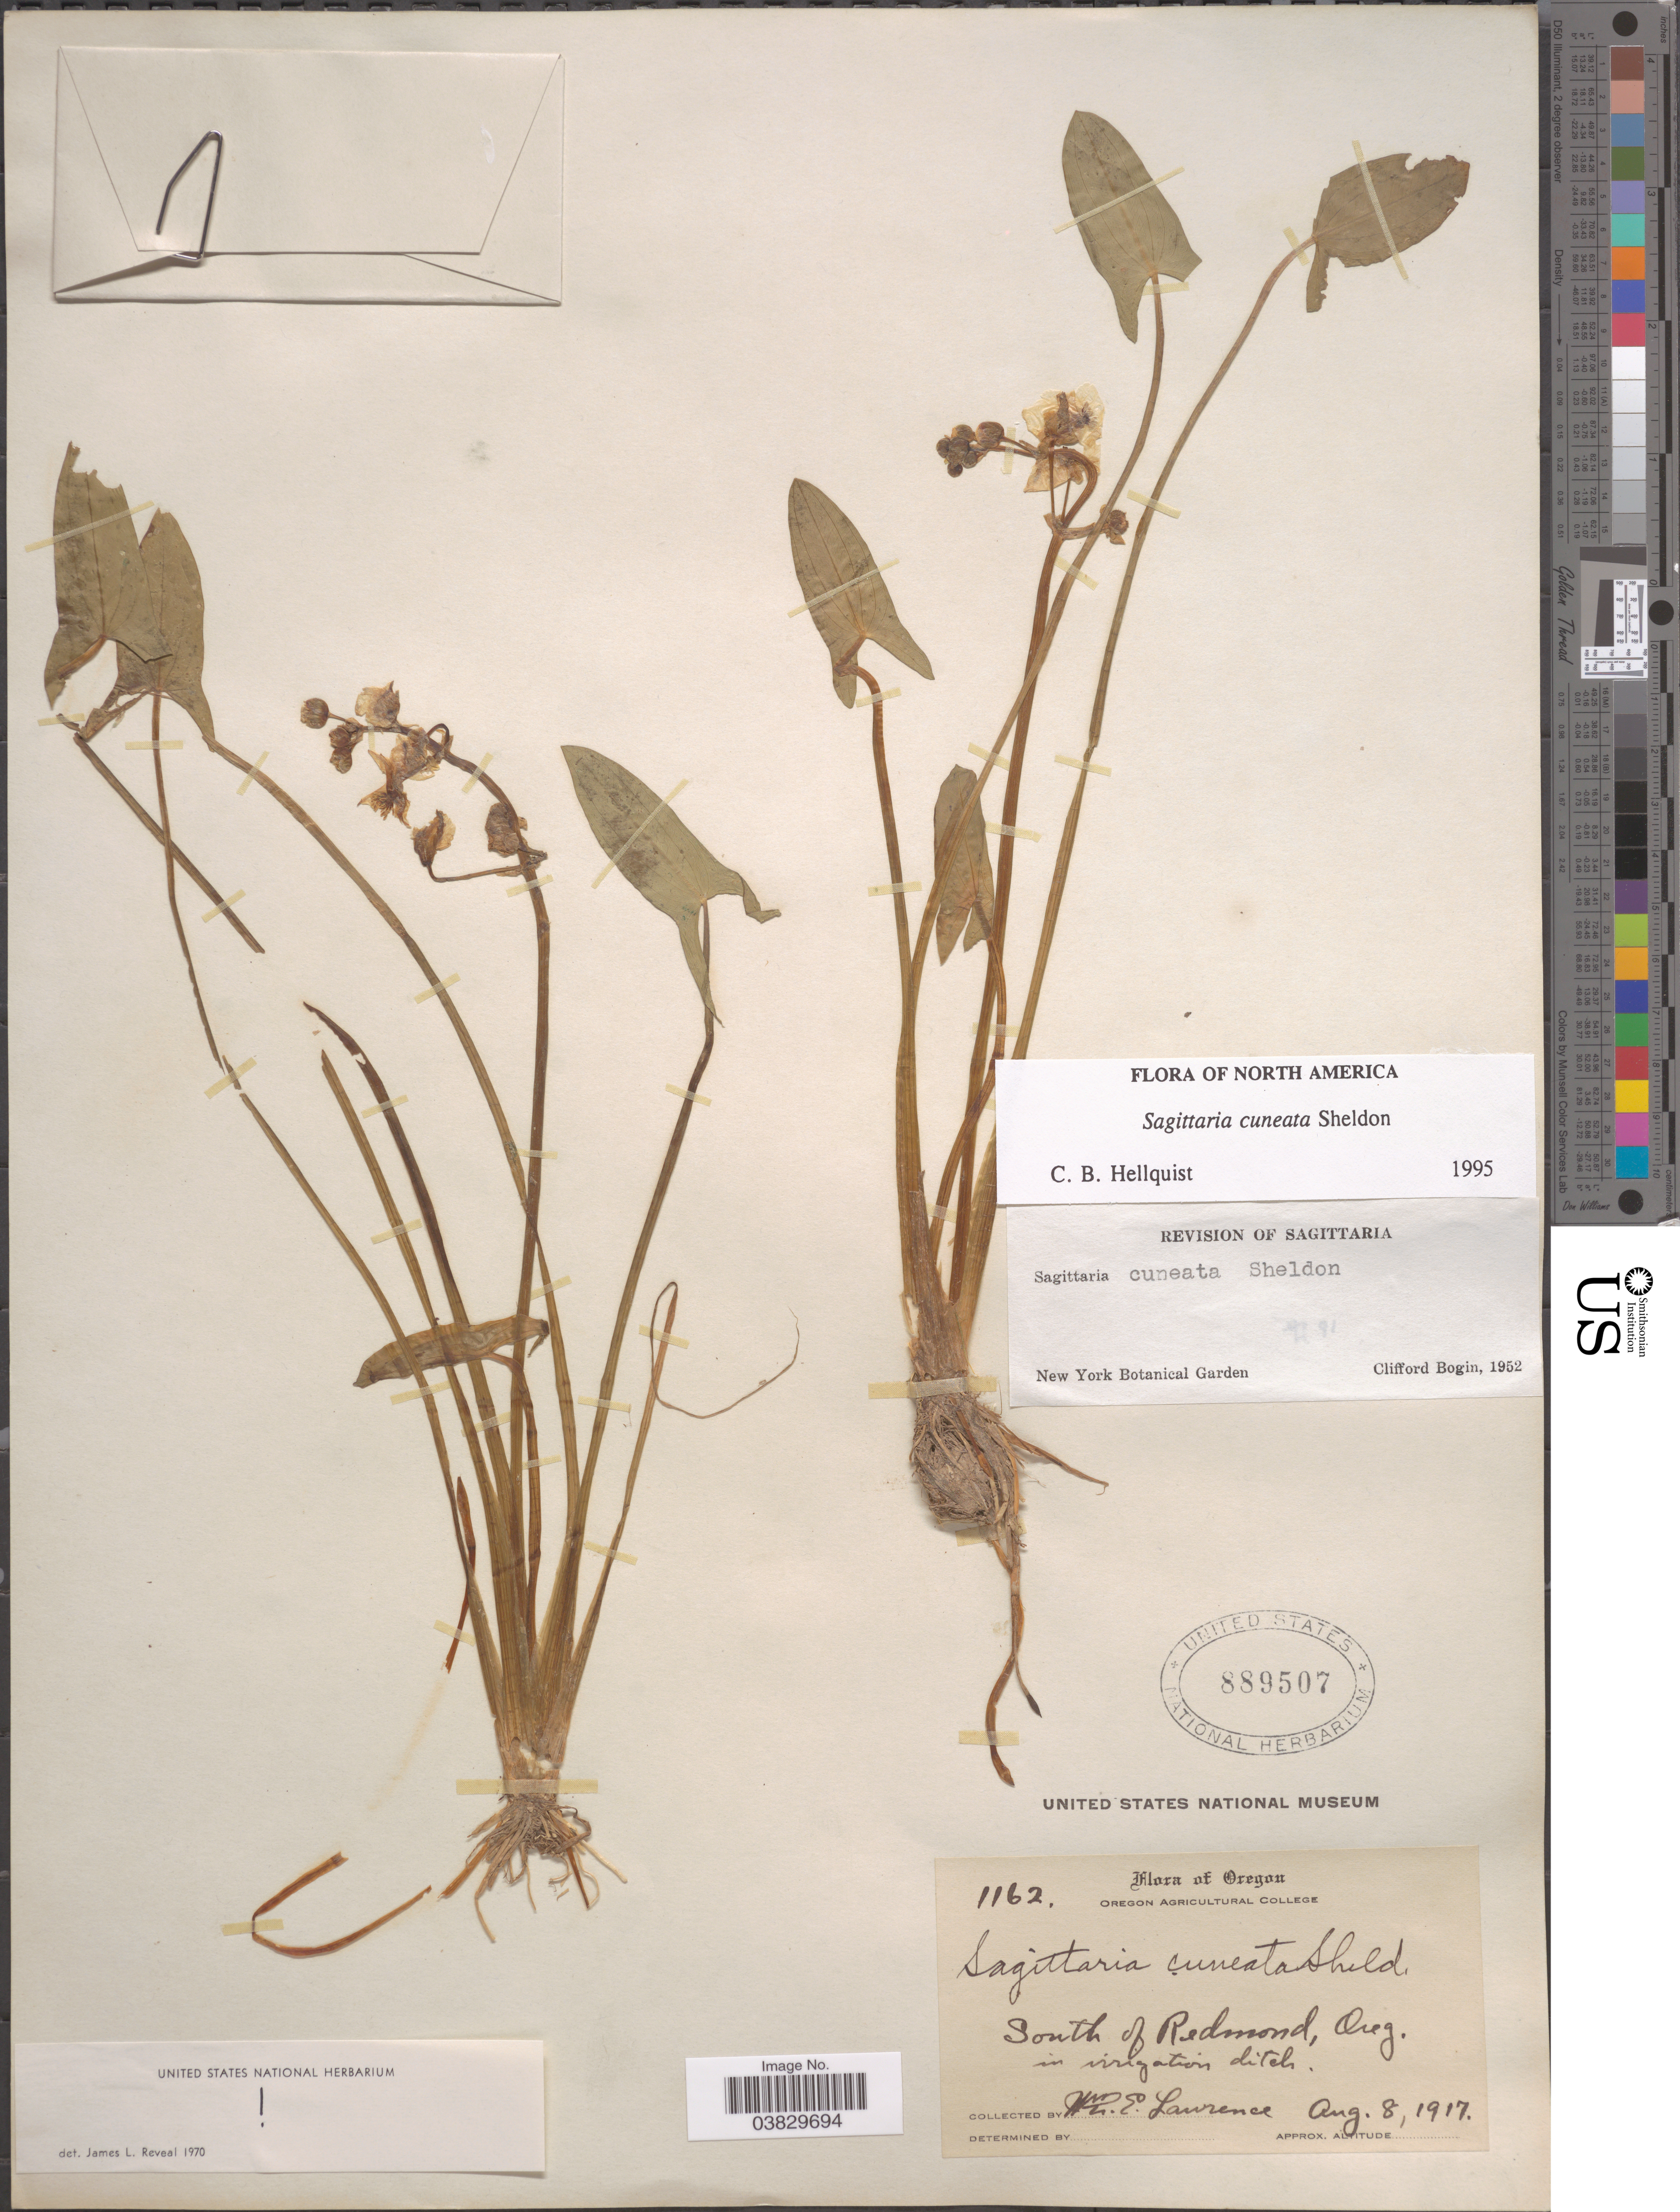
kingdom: Plantae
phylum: Tracheophyta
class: Liliopsida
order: Alismatales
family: Alismataceae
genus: Sagittaria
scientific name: Sagittaria cuneata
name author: E. Sheld.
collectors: W. Lawrence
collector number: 1162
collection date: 1917-08-08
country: United States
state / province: Oregon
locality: South of Redmond, in irrigation ditch.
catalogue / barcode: US 889507